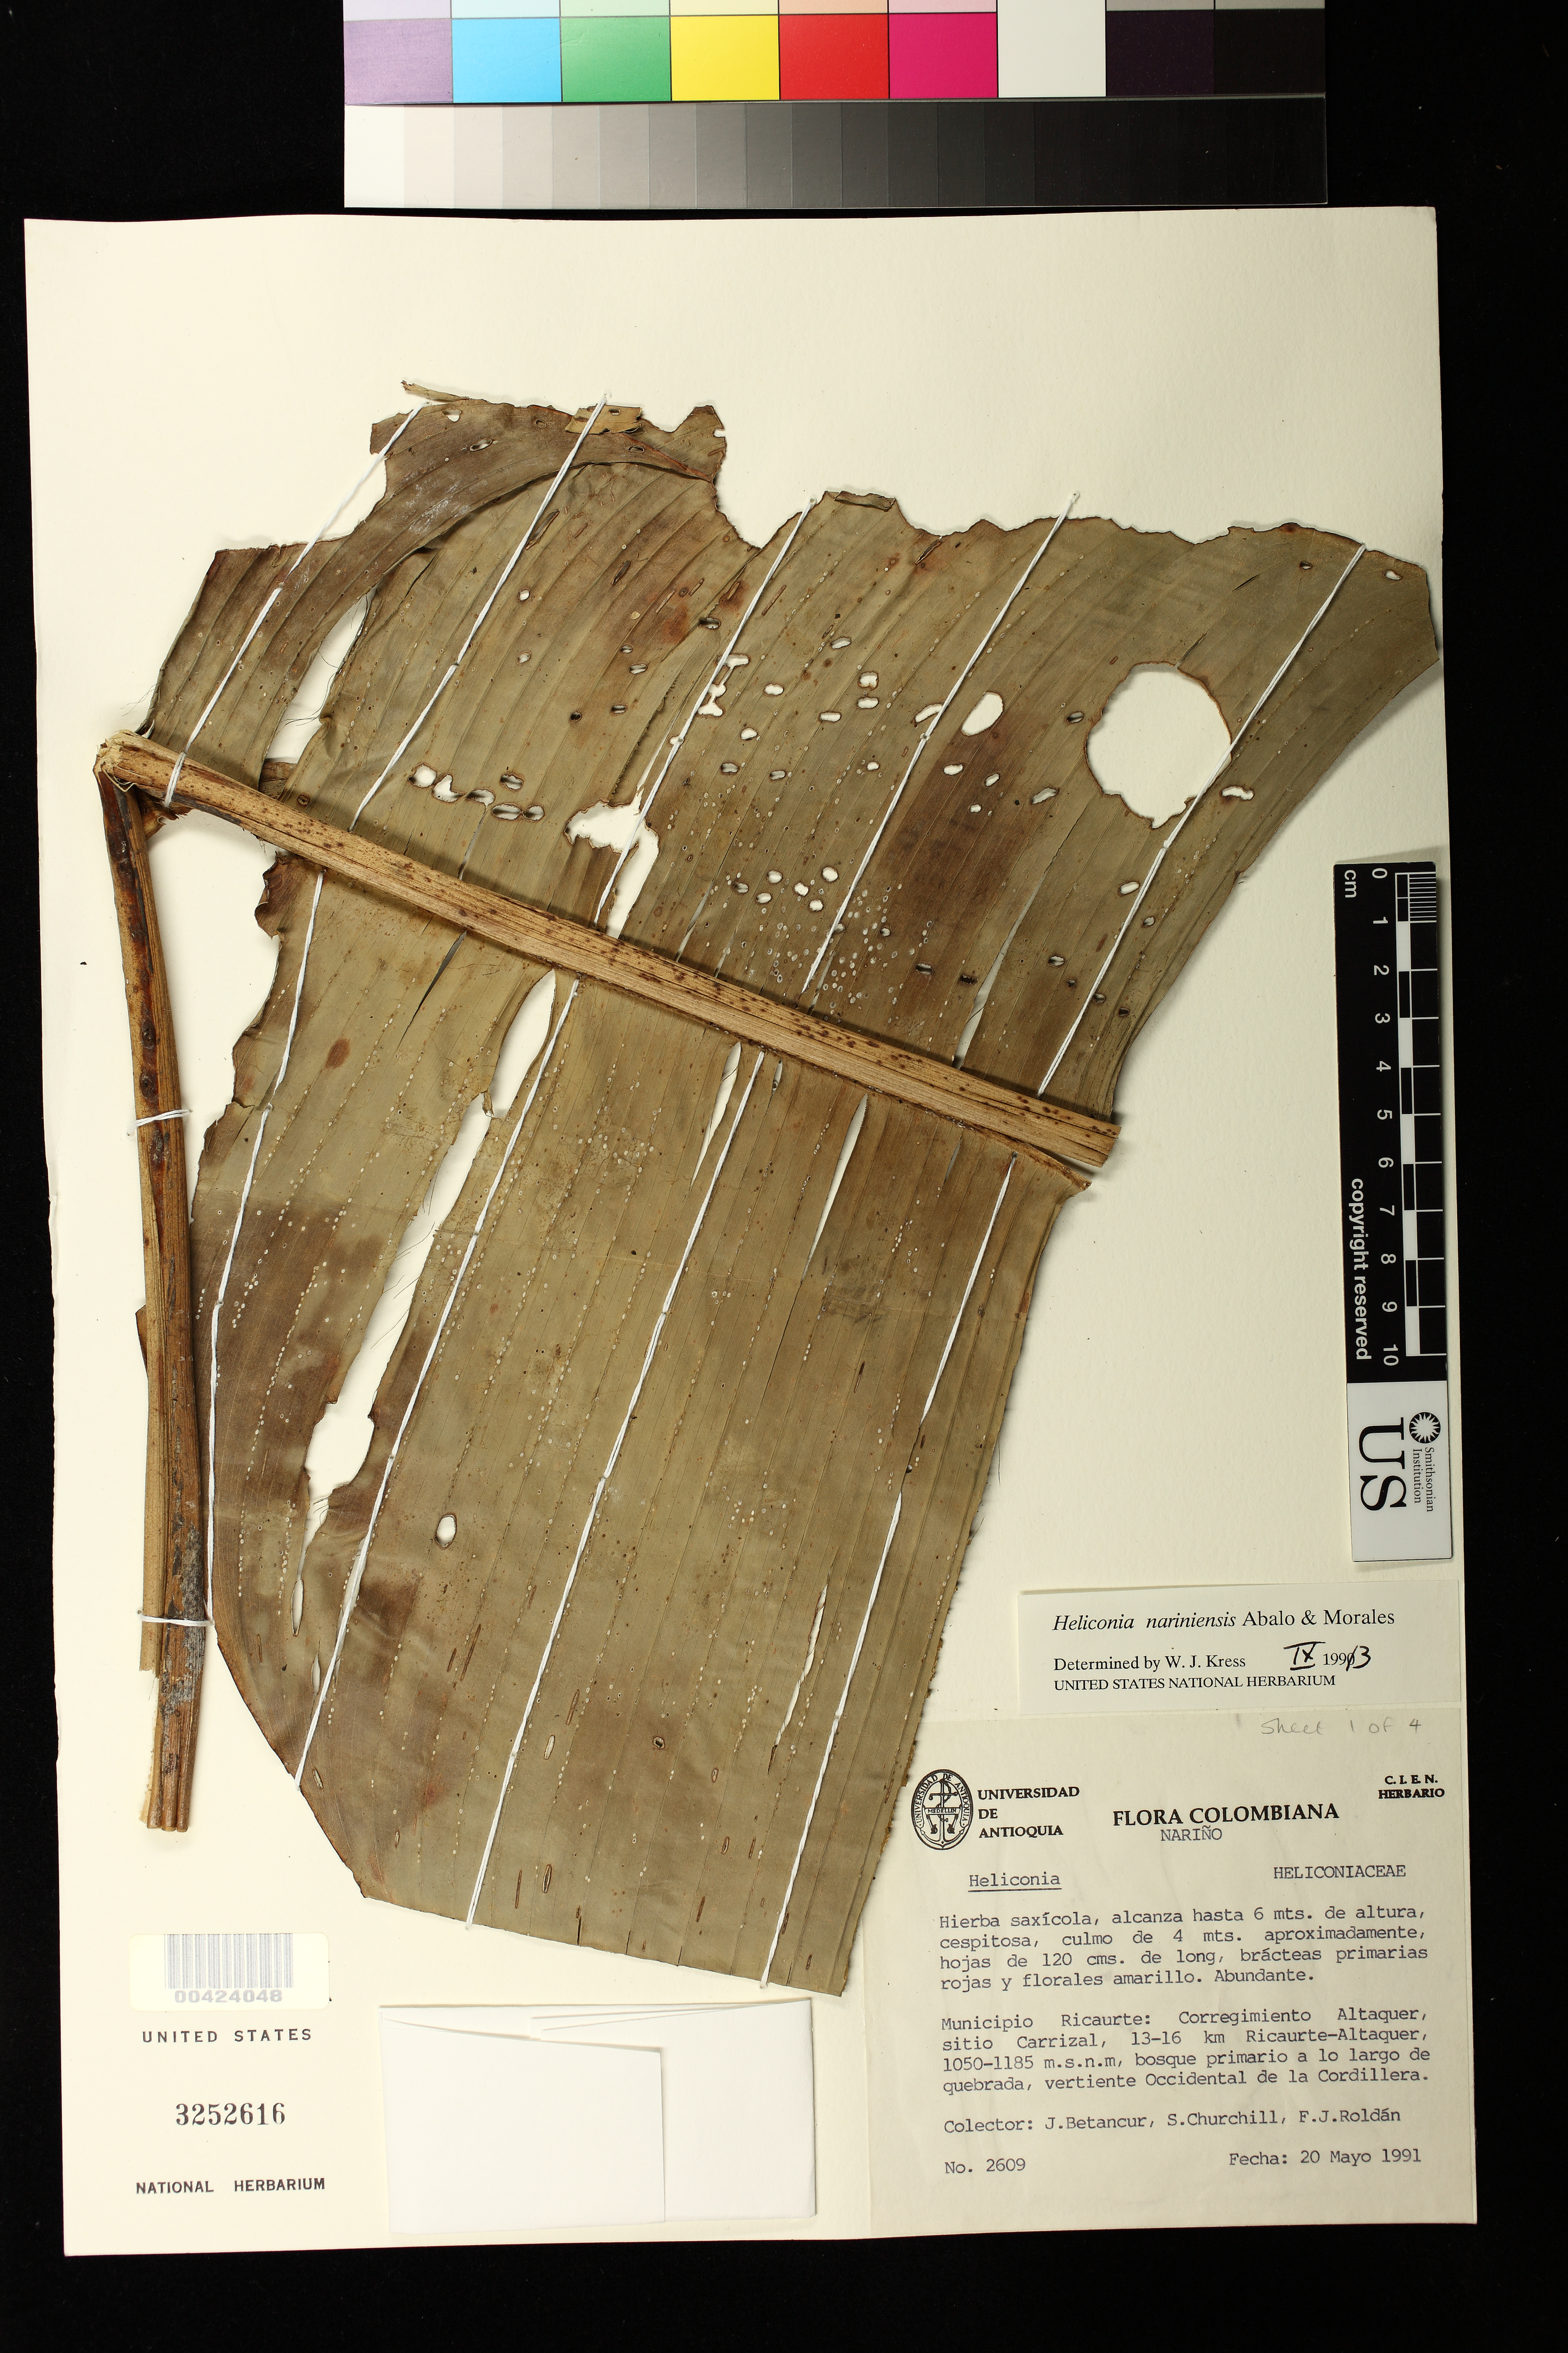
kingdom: Plantae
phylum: Tracheophyta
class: Liliopsida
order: Zingiberales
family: Heliconiaceae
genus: Heliconia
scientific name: Heliconia nariniensis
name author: Abalo & G. Morales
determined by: Kress, W. J., (US), Smithsonian Institution - National Museum of Natural History (UNITED STATES)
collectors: J. C. Betancur, S. Churchill & F. J. Roldán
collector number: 2609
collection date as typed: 20 May 1991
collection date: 1991-05-20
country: Colombia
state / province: Nariño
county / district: Ricaurte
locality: Corregimiento Altaquer, Sitio Carrizal, 13-16 km Ricaurte - Altaquer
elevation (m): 1050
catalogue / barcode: US 3252616